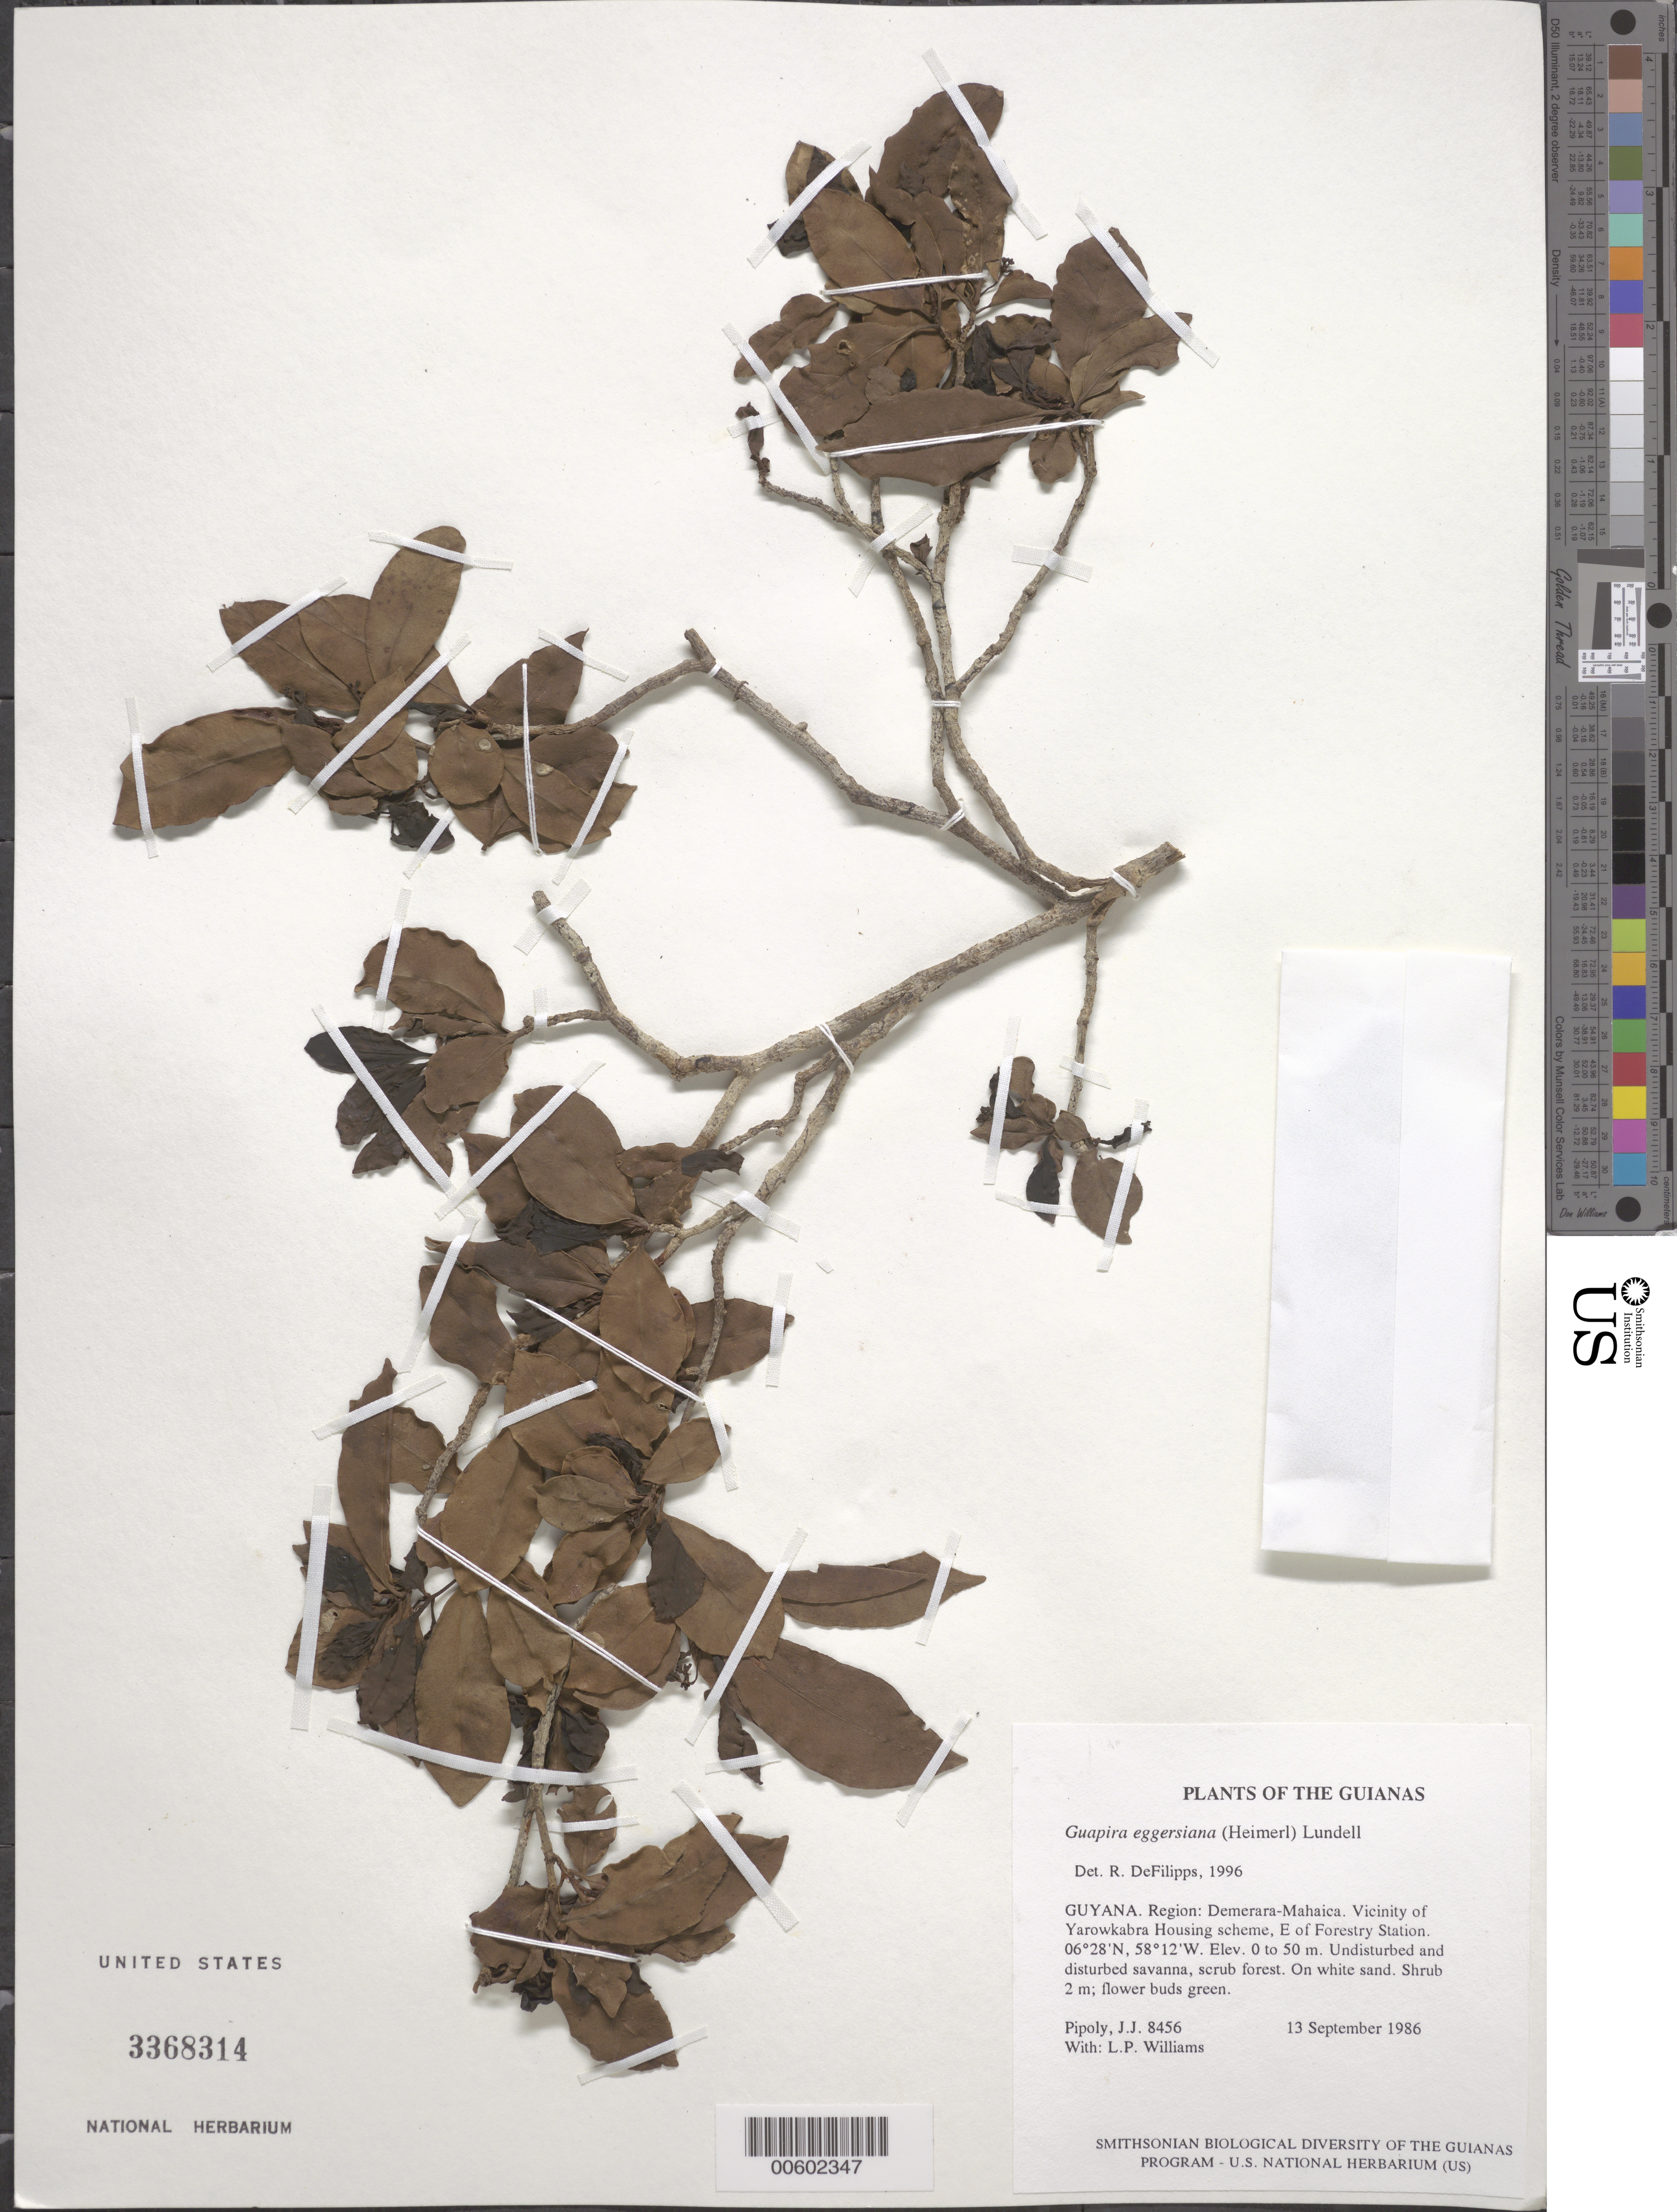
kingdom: Plantae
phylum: Tracheophyta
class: Magnoliopsida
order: Caryophyllales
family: Nyctaginaceae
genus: Guapira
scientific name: Guapira eggersiana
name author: (Heimerl) Lundell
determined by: DeFilipps, R. A.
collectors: J. J. Pipoly & L. P. Williams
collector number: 8456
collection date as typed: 13 September 1986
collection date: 1986-09-13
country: Guyana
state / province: Demerara-Mahaica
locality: Vicinity of Yarowkabra Housing scheme, E of Forestry Station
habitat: Undisturbed and disturbed savanna, scrub forest. On white sand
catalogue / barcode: US 3368314